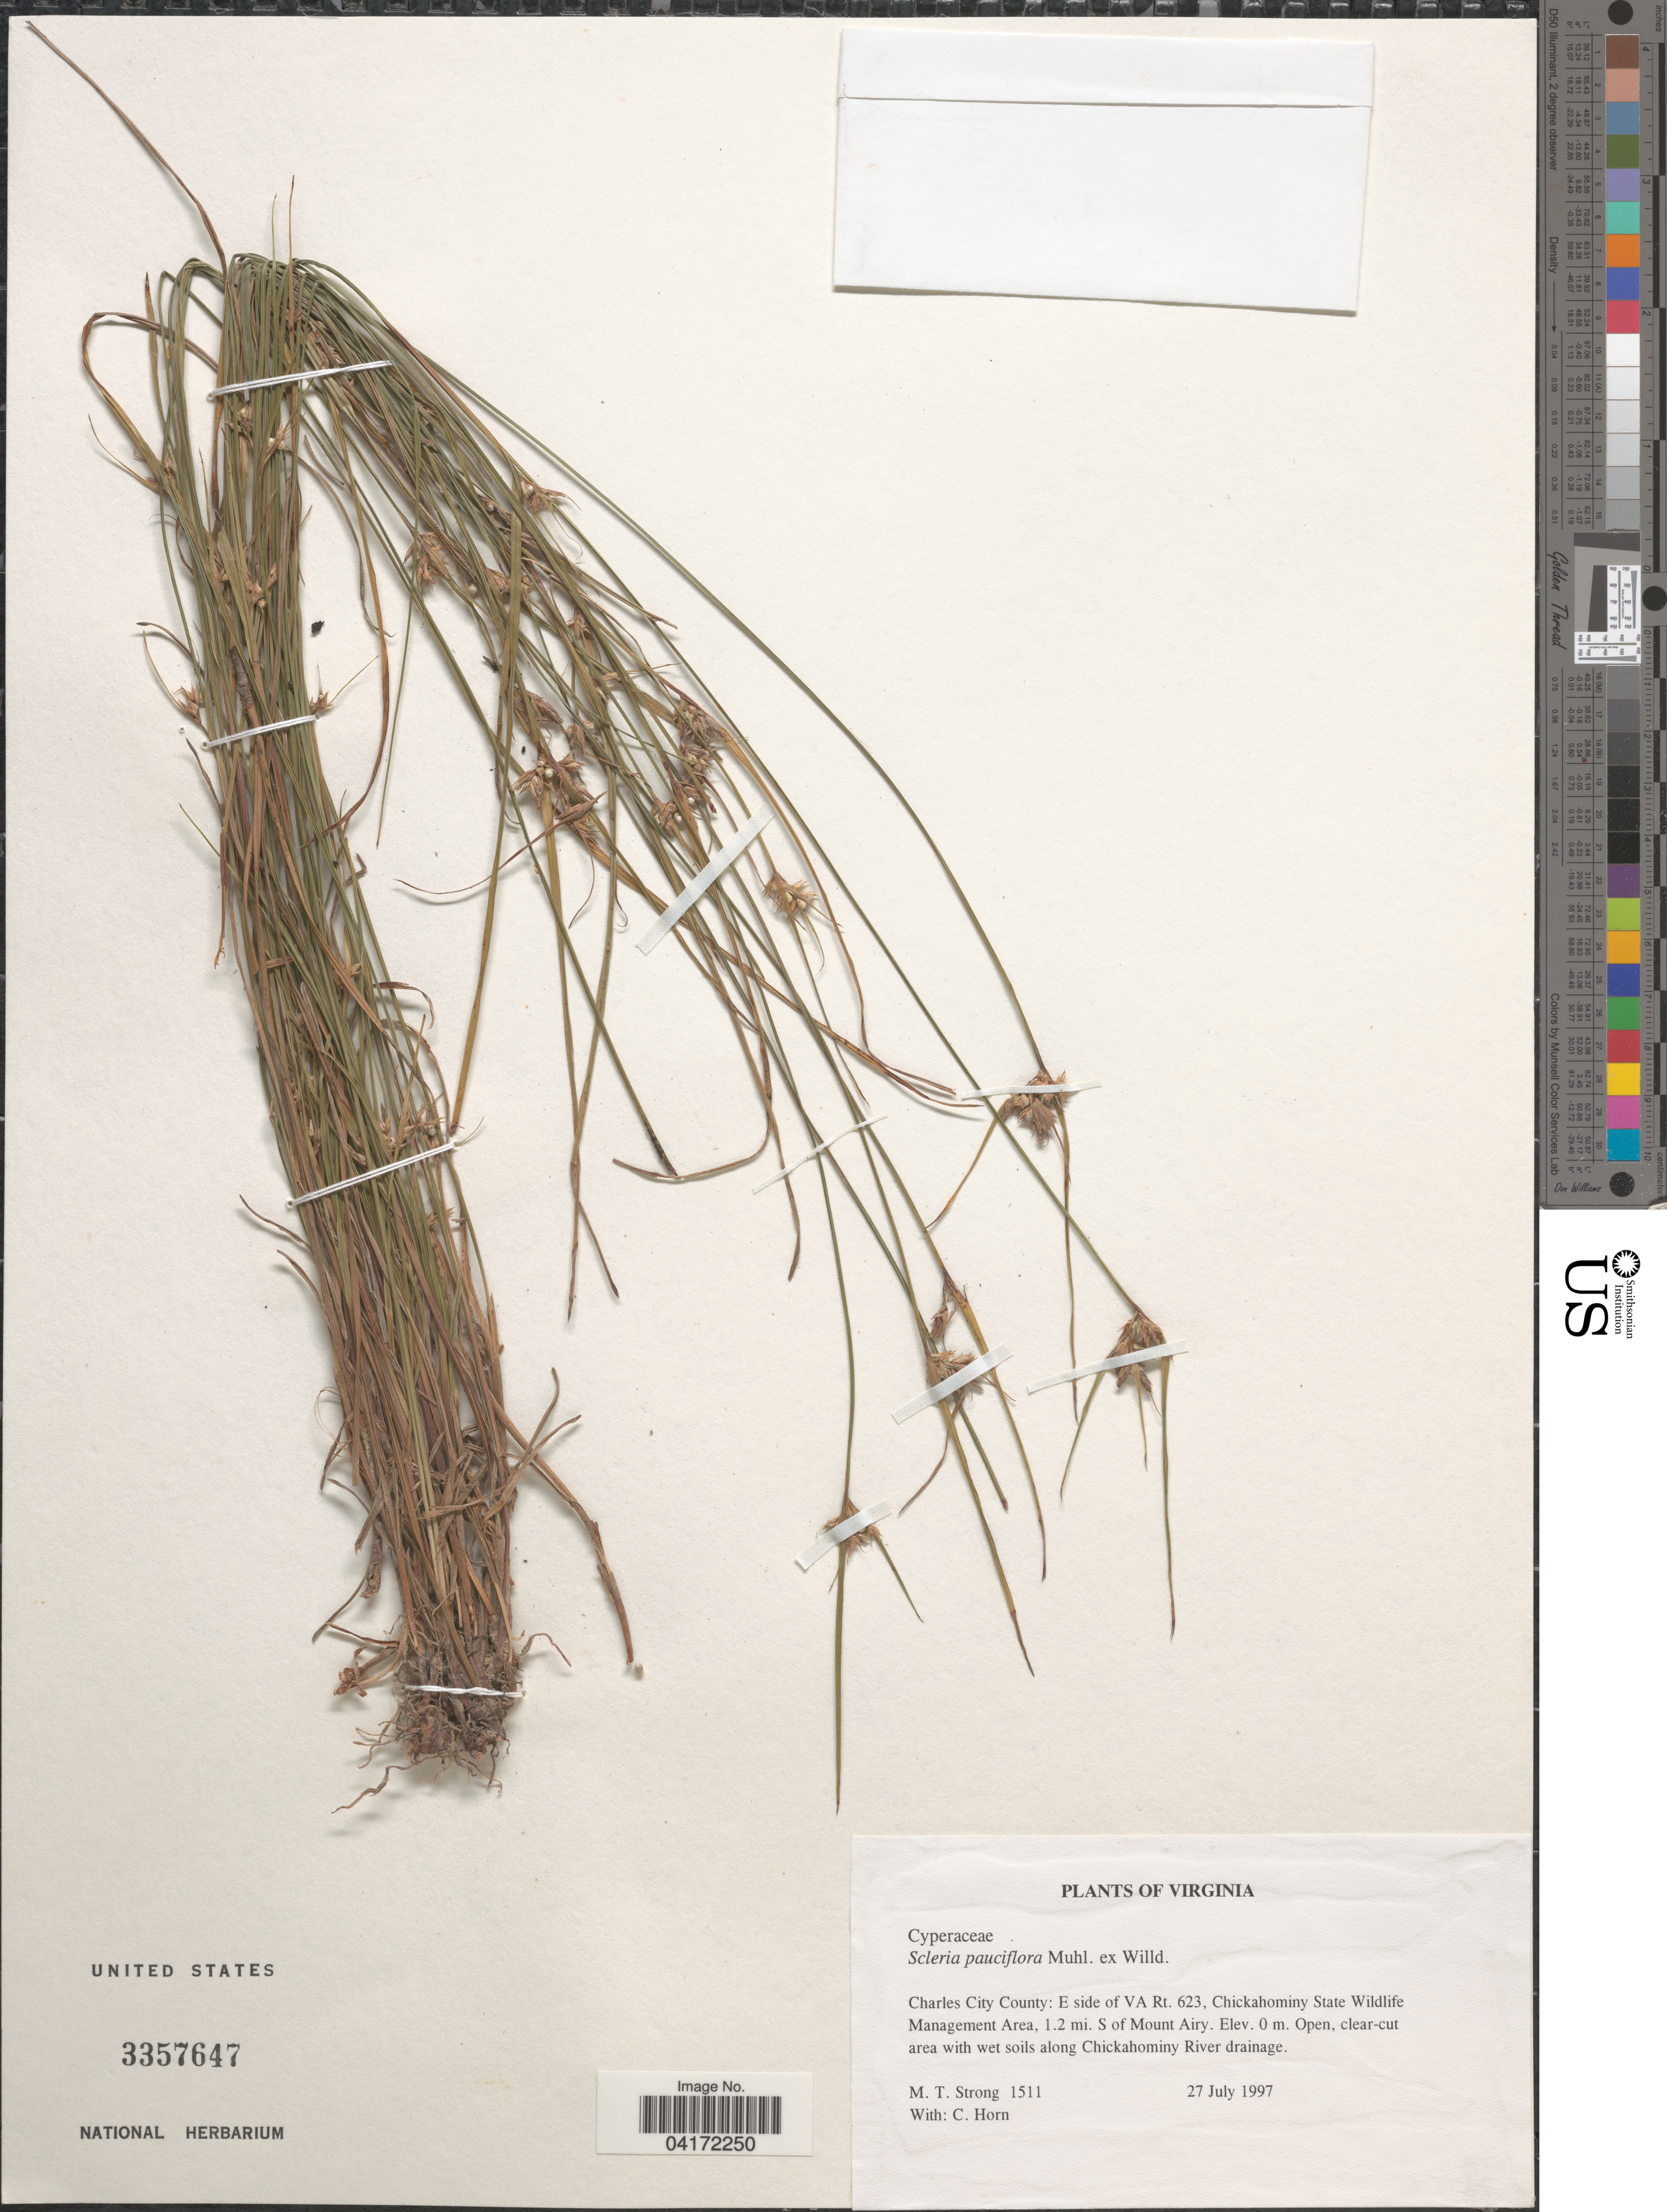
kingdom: Plantae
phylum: Tracheophyta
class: Liliopsida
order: Poales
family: Cyperaceae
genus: Scleria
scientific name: Scleria pauciflora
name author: Muhl. ex Willd.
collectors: M. T. Strong & C. Horn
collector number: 1511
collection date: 1997-07-27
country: United States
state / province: Virginia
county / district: Charles City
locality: Charles City County: E side of VA Rt. 623, Chickahominy State Wildlife Management Area, 1.2 mi. S of Mount Airy. Along Chickahominy River drainage.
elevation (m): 0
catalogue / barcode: US 3357647